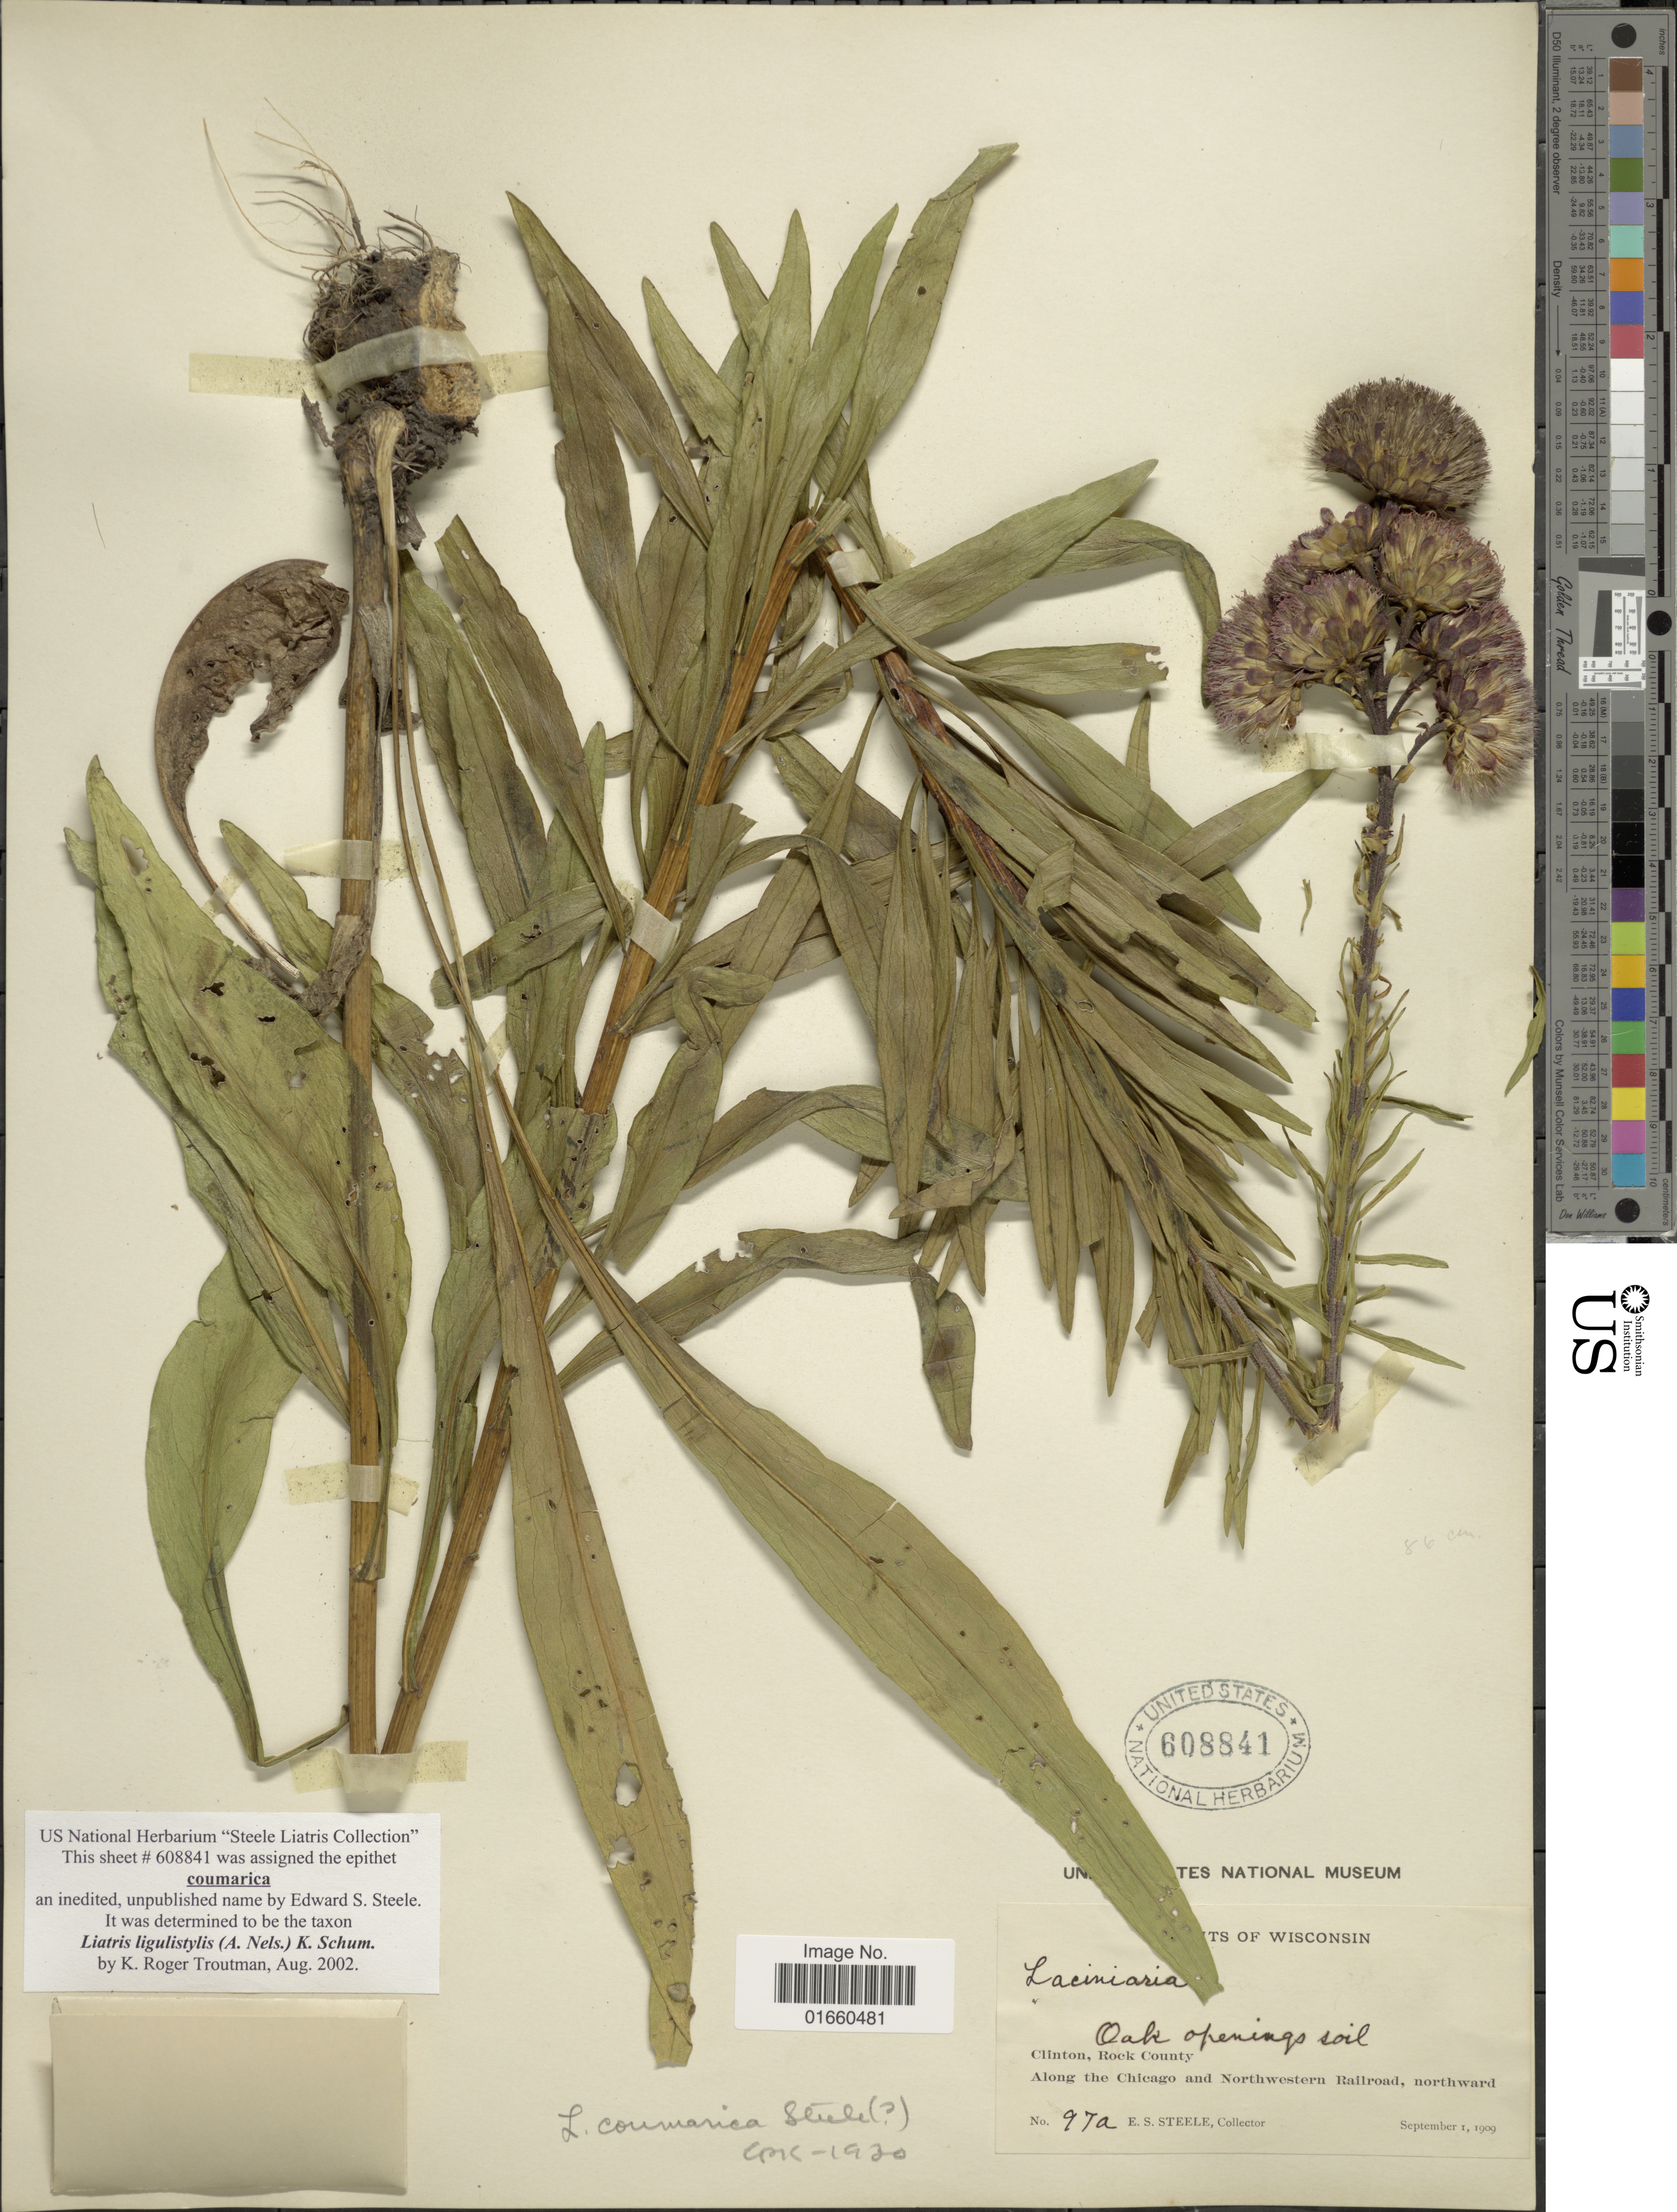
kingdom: Plantae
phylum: Tracheophyta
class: Magnoliopsida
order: Asterales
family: Asteraceae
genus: Liatris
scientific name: Liatris ligulistylis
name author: (A. Nelson) K. Schum.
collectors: E. Steele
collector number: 97a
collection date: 1909-09-01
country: United States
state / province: Wisconsin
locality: Clinton, Rock County, Along the Chicago and Northwestern Railroad, northward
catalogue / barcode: US 608841